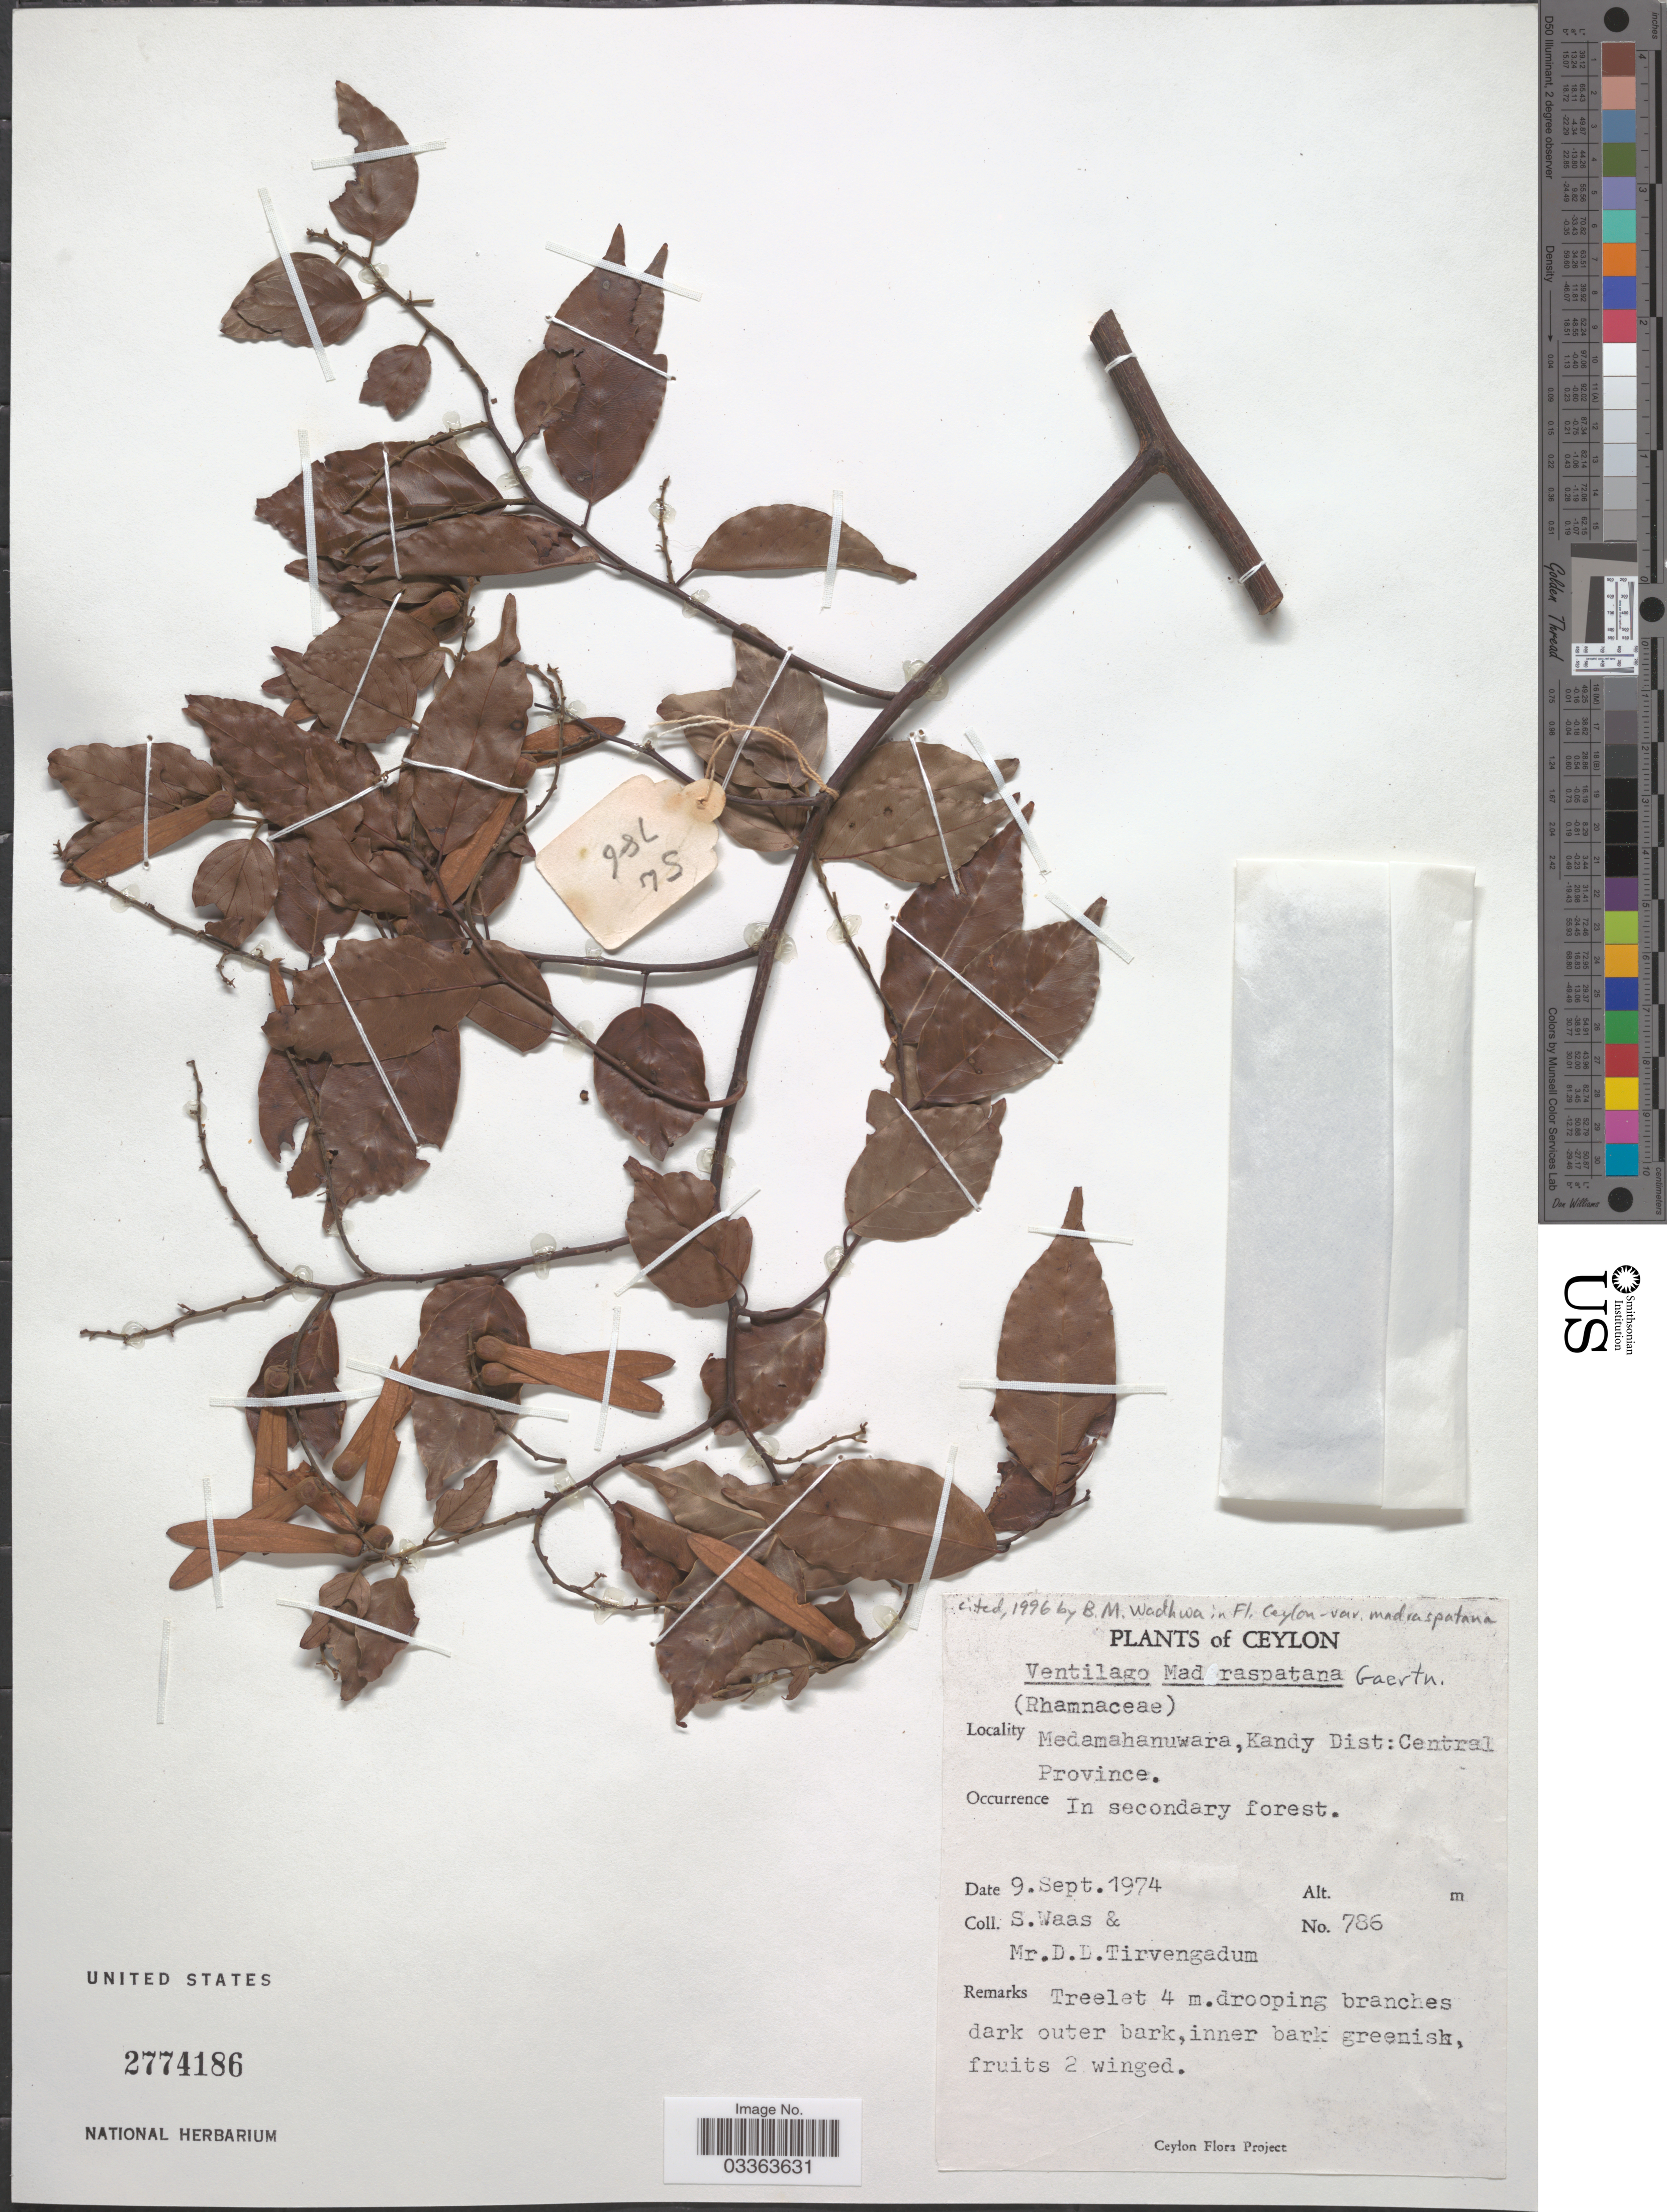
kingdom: Plantae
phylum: Tracheophyta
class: Magnoliopsida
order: Rosales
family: Rhamnaceae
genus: Ventilago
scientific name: Ventilago madraspatana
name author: Gaertn.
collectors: S. Waas & D. Tivengadum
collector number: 786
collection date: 1974-09-09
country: Sri Lanka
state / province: Central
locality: Ceylon. Medamahanuwara, Kandy Dist.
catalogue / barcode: US 2774186